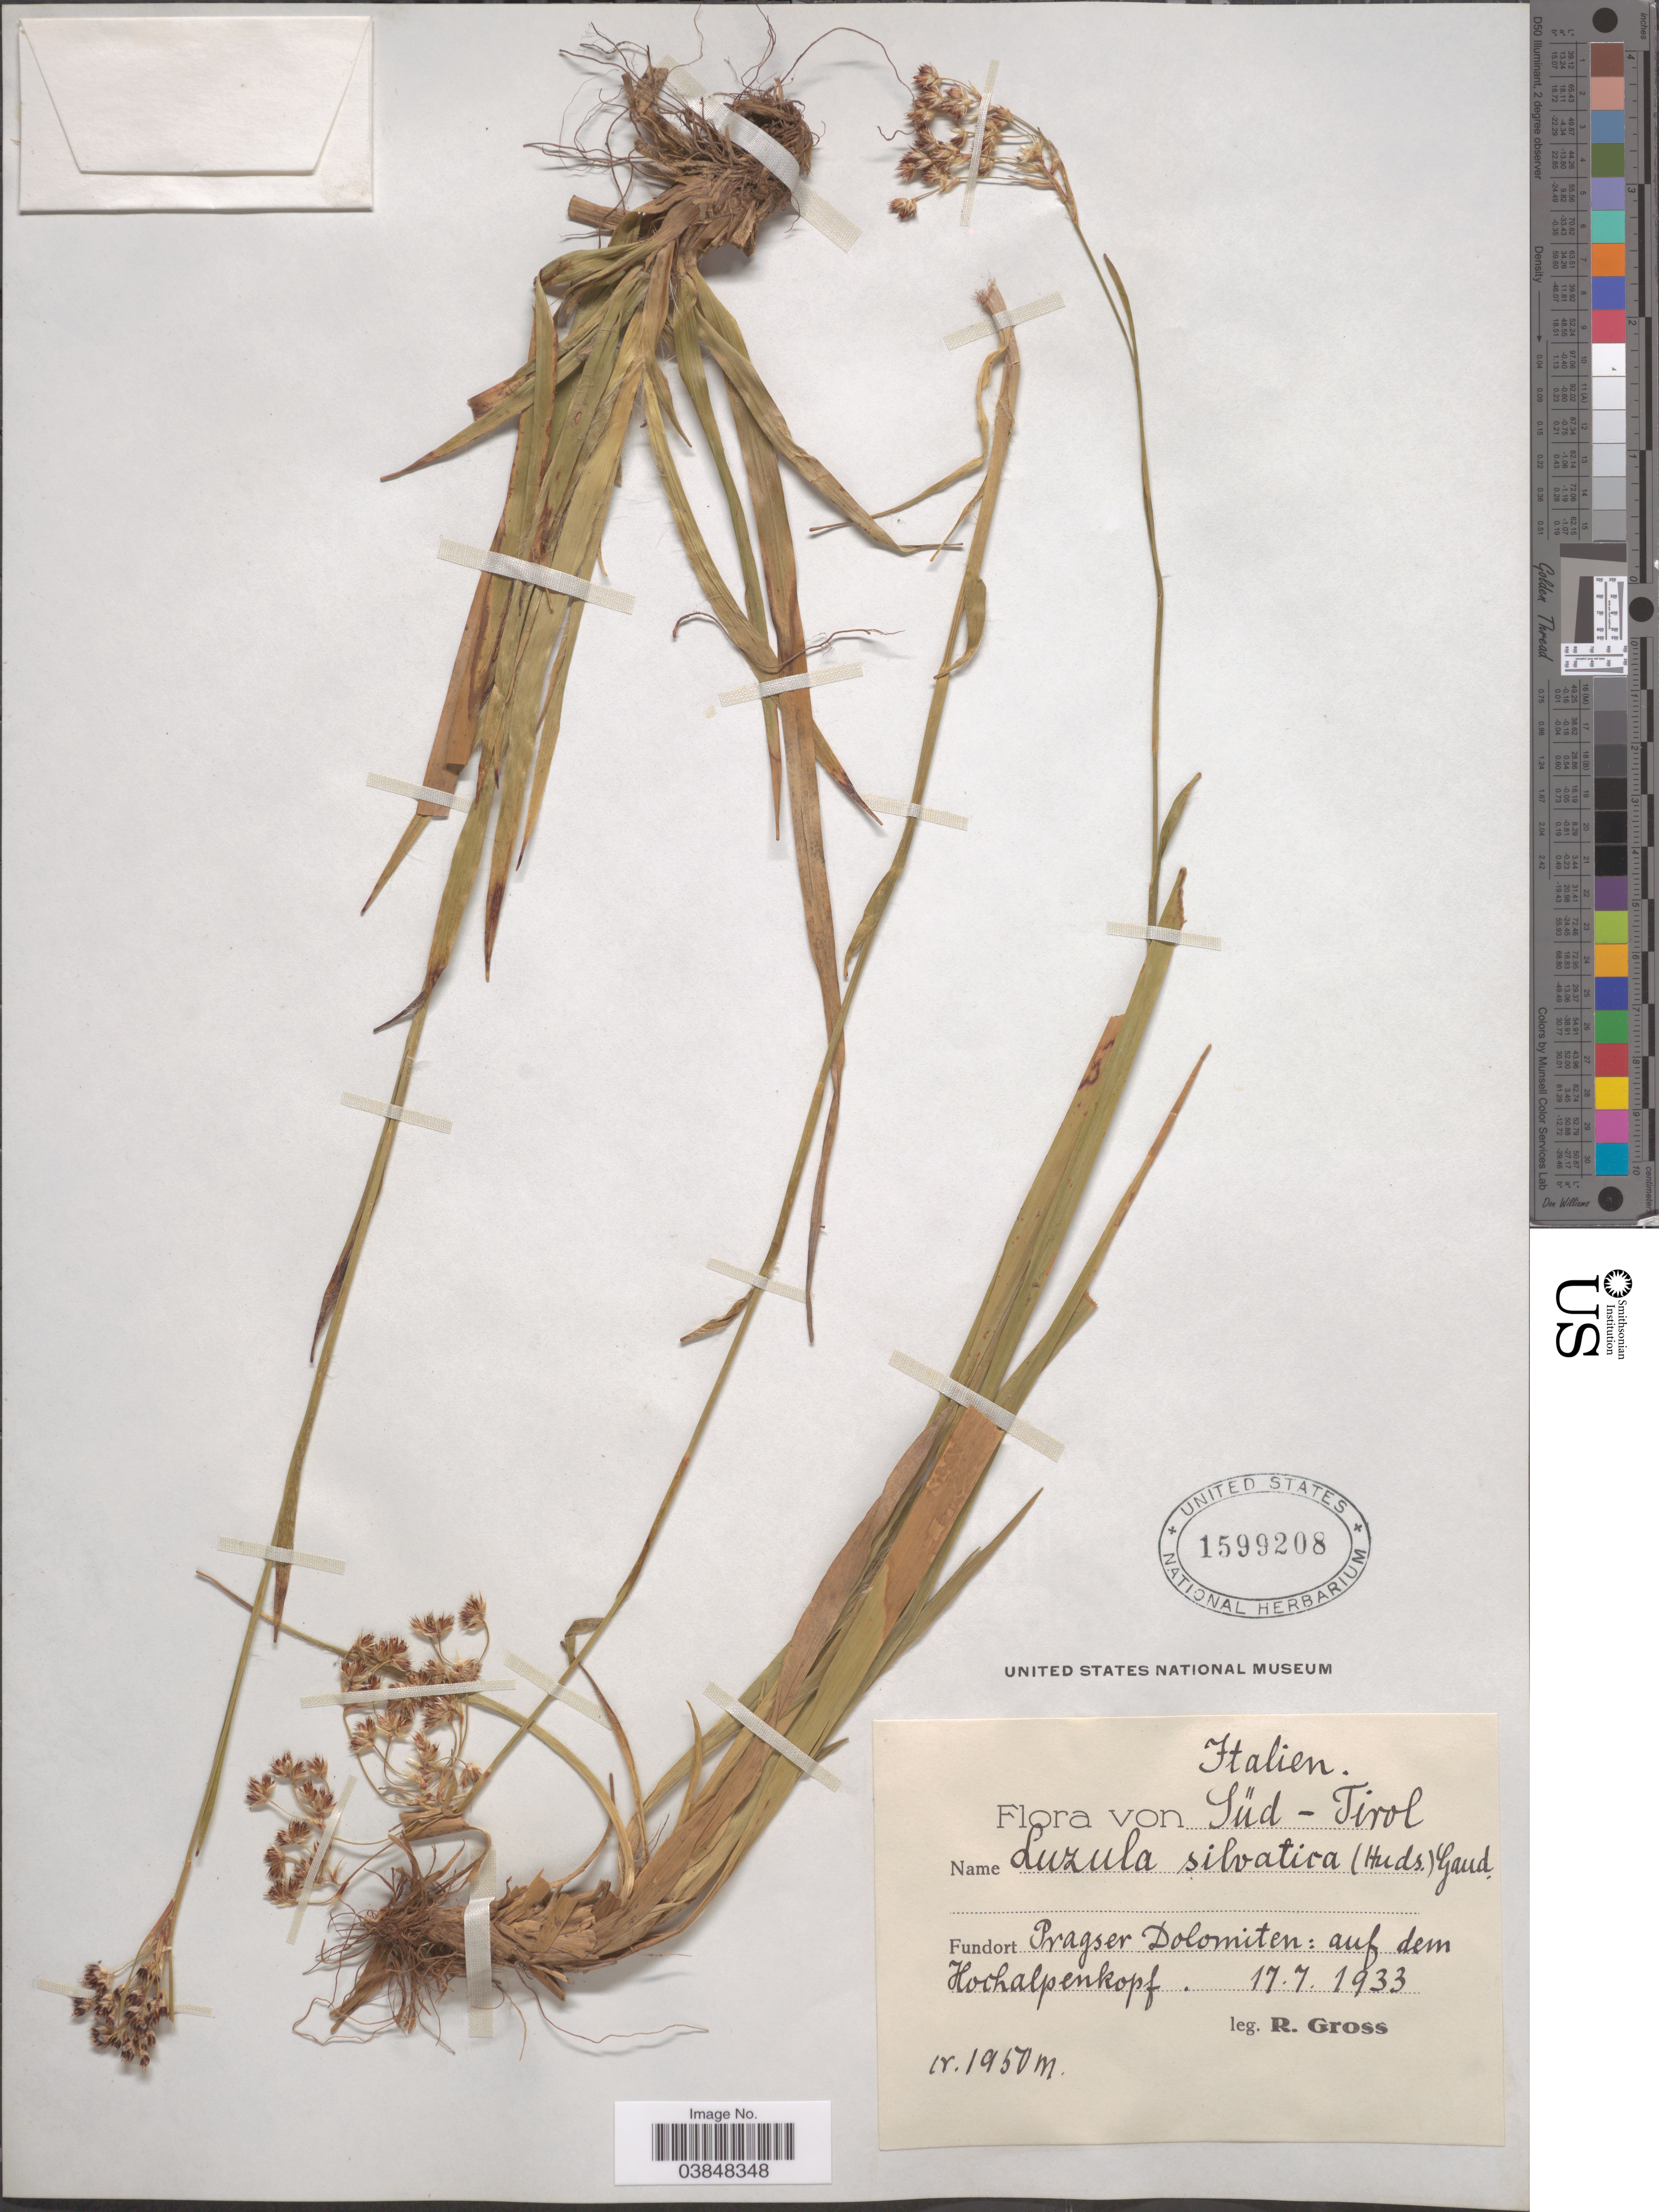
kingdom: Plantae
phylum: Tracheophyta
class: Liliopsida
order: Poales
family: Juncaceae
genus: Luzula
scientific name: Luzula sylvatica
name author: (Huds.) Gaudin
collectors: R. Gross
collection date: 1933-07-17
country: Italy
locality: Süd-Tirol. Pragser Dolomiten: auf dem Hochalpenkopf.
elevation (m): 1950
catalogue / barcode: US 1599208